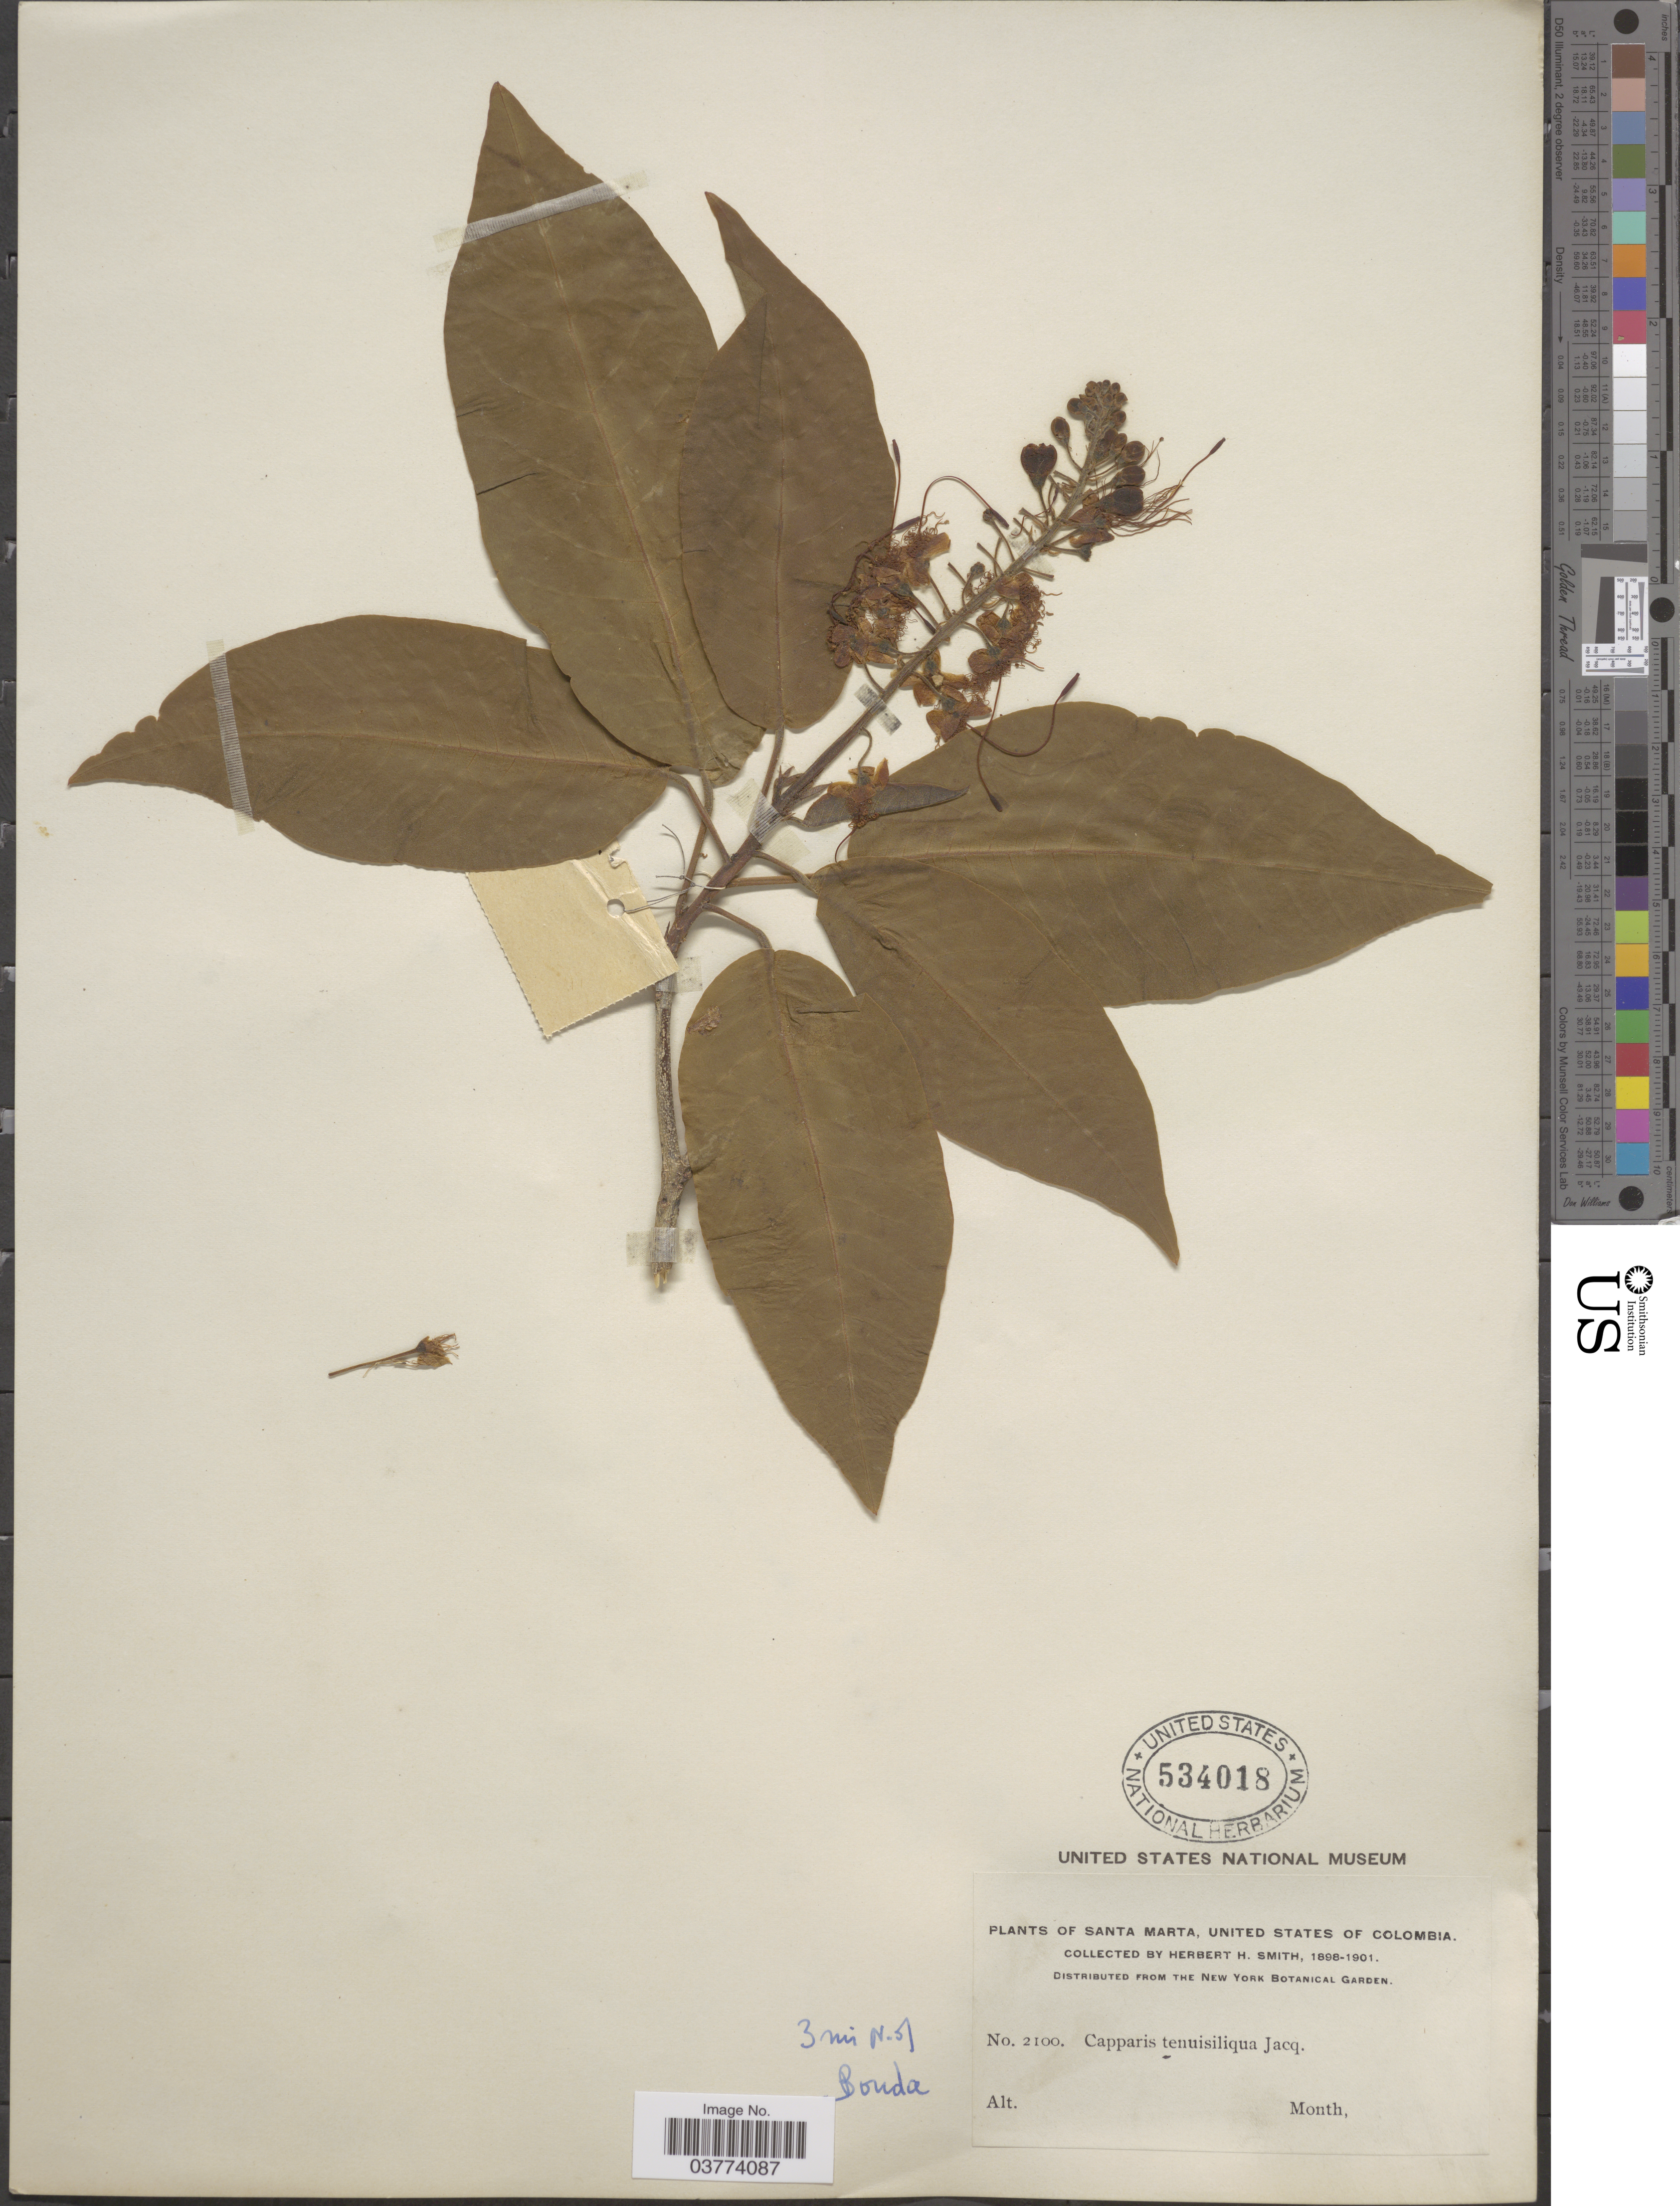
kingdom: Plantae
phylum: Tracheophyta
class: Magnoliopsida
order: Brassicales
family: Capparaceae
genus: Monilicarpa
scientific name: Monilicarpa tenuisiliqua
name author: (Jacq.) Cornejo & Iltis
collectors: Herbert H. Smith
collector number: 2100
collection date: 1898/1901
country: Colombia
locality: Santa Marta, United States of Colombia. 3 mi N. of Bonda.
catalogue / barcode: US 534018